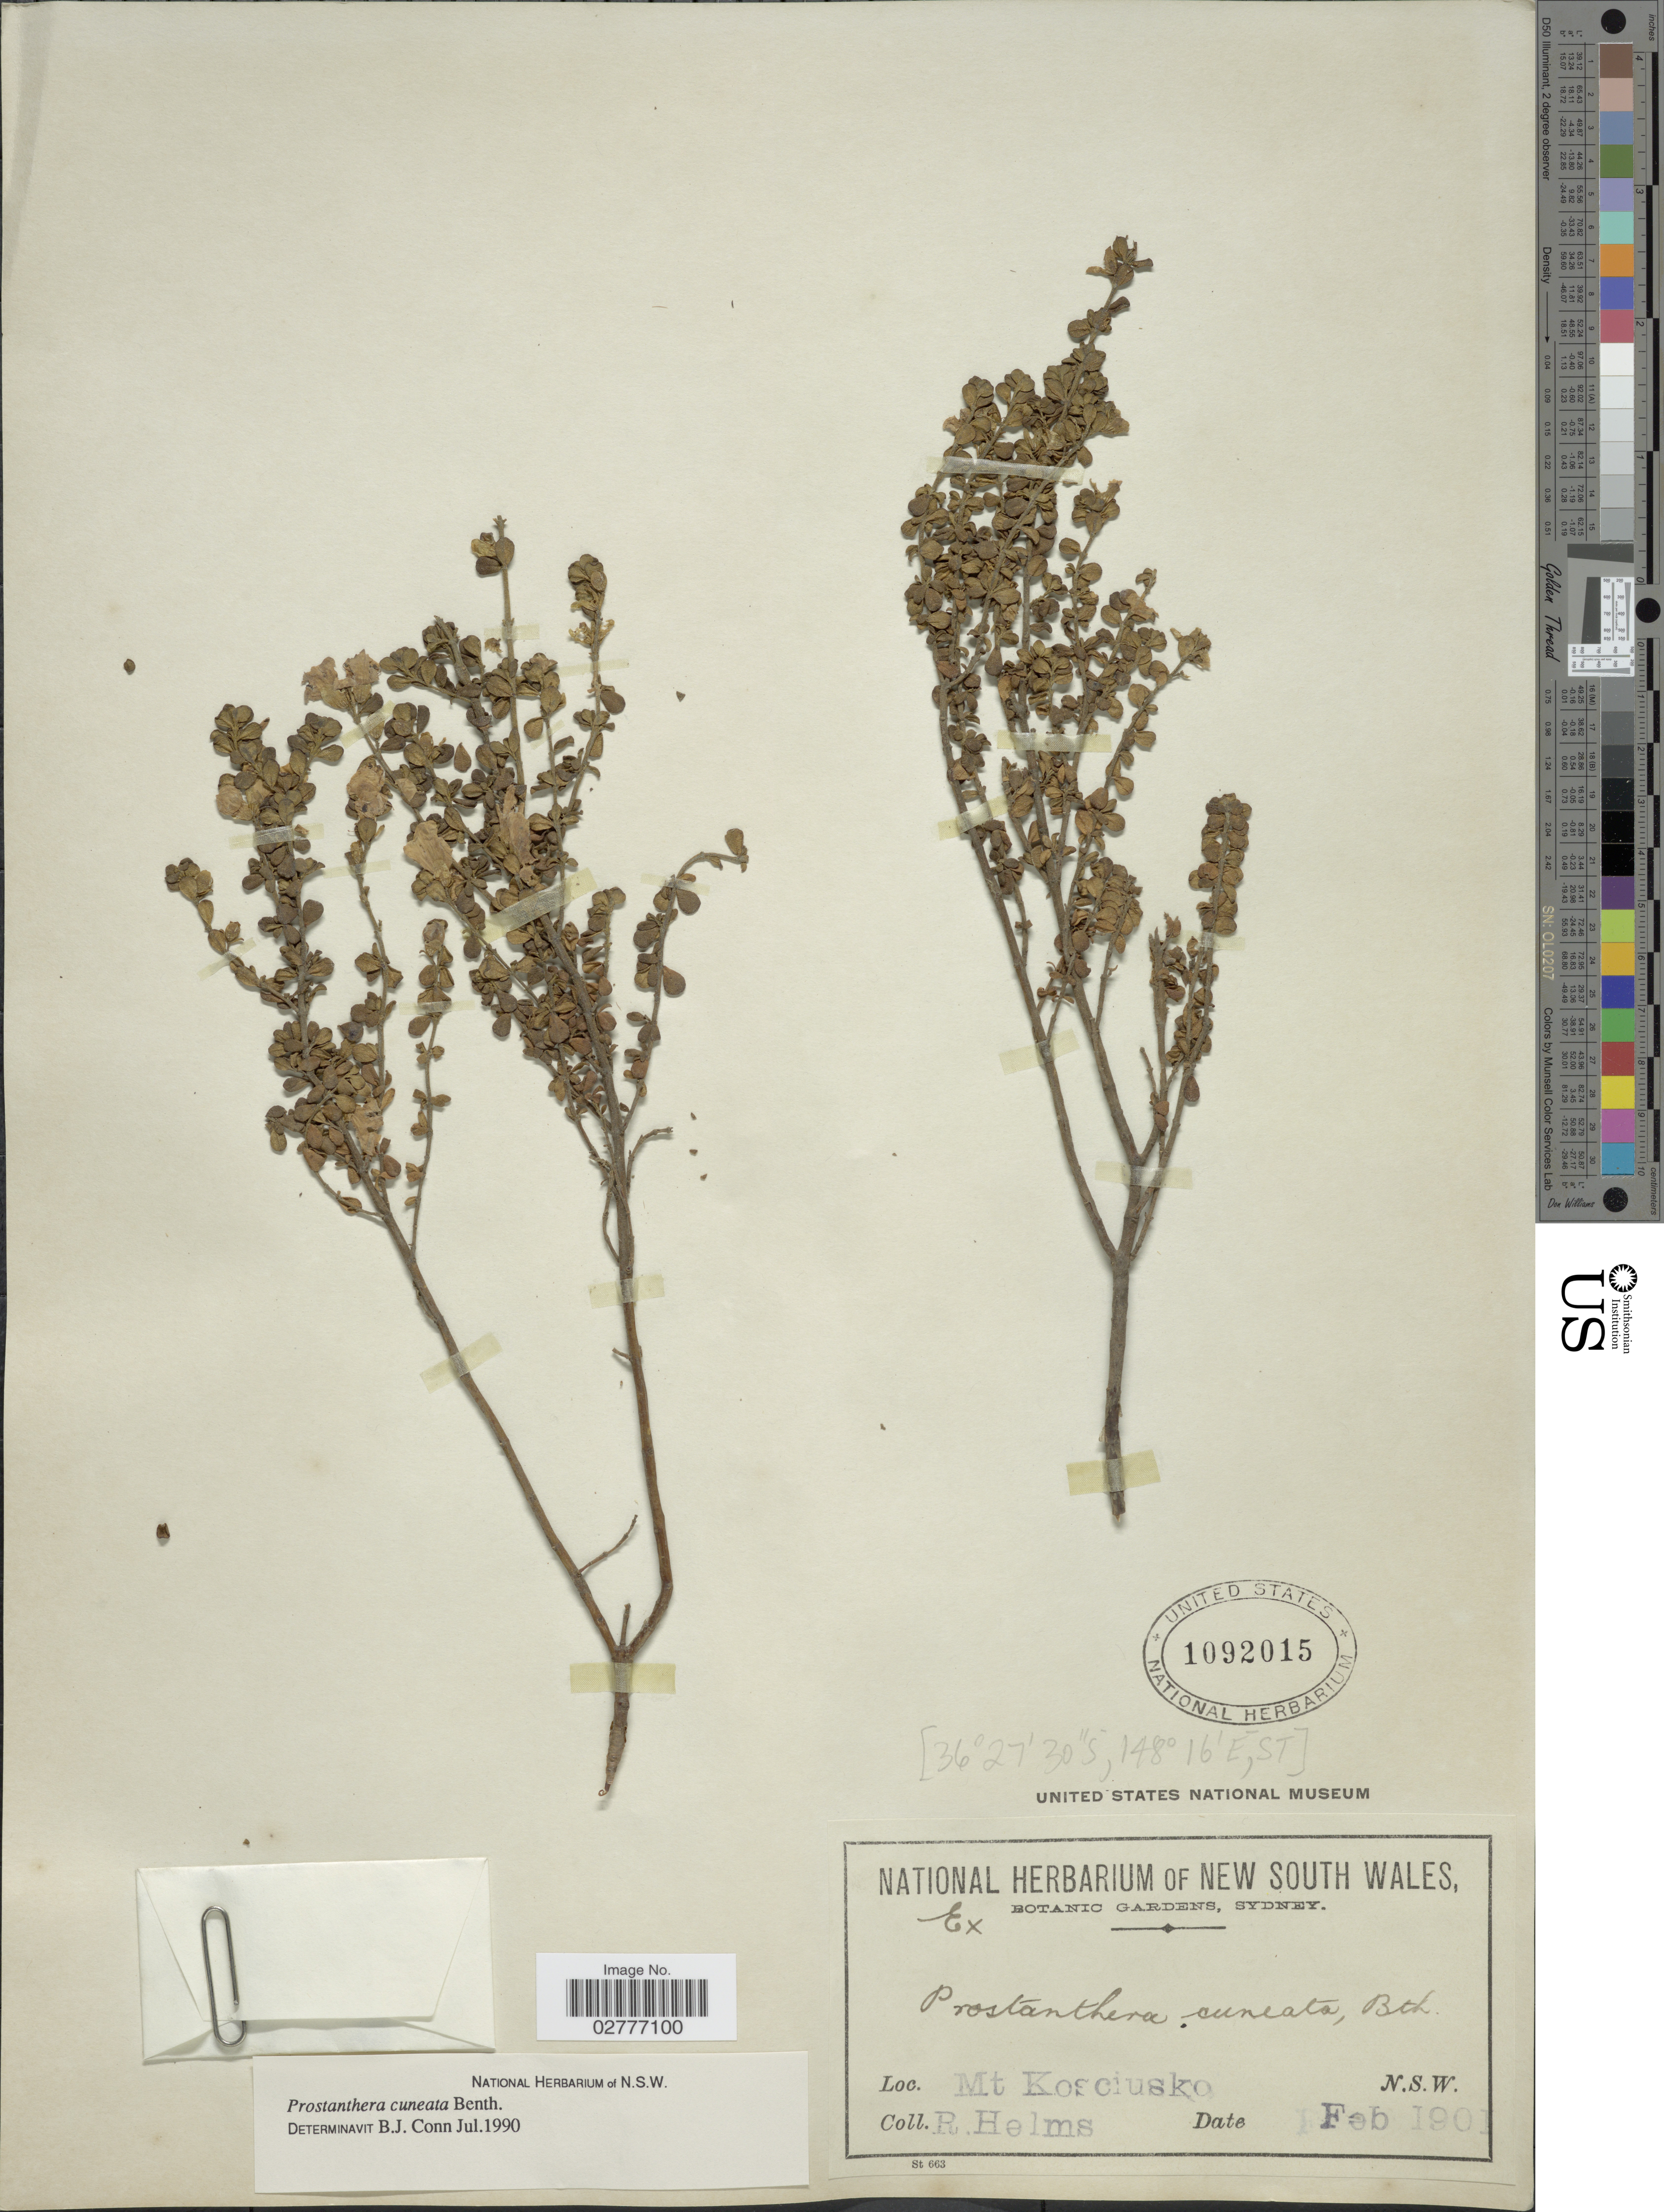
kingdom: Plantae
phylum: Tracheophyta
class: Magnoliopsida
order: Lamiales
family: Lamiaceae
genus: Prostanthera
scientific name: Prostanthera cuneata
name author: Benth.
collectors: R. Helms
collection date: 1901-02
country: Australia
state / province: New South Wales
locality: Mt. Kosciusko. N.S.W.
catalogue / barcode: US 1092015